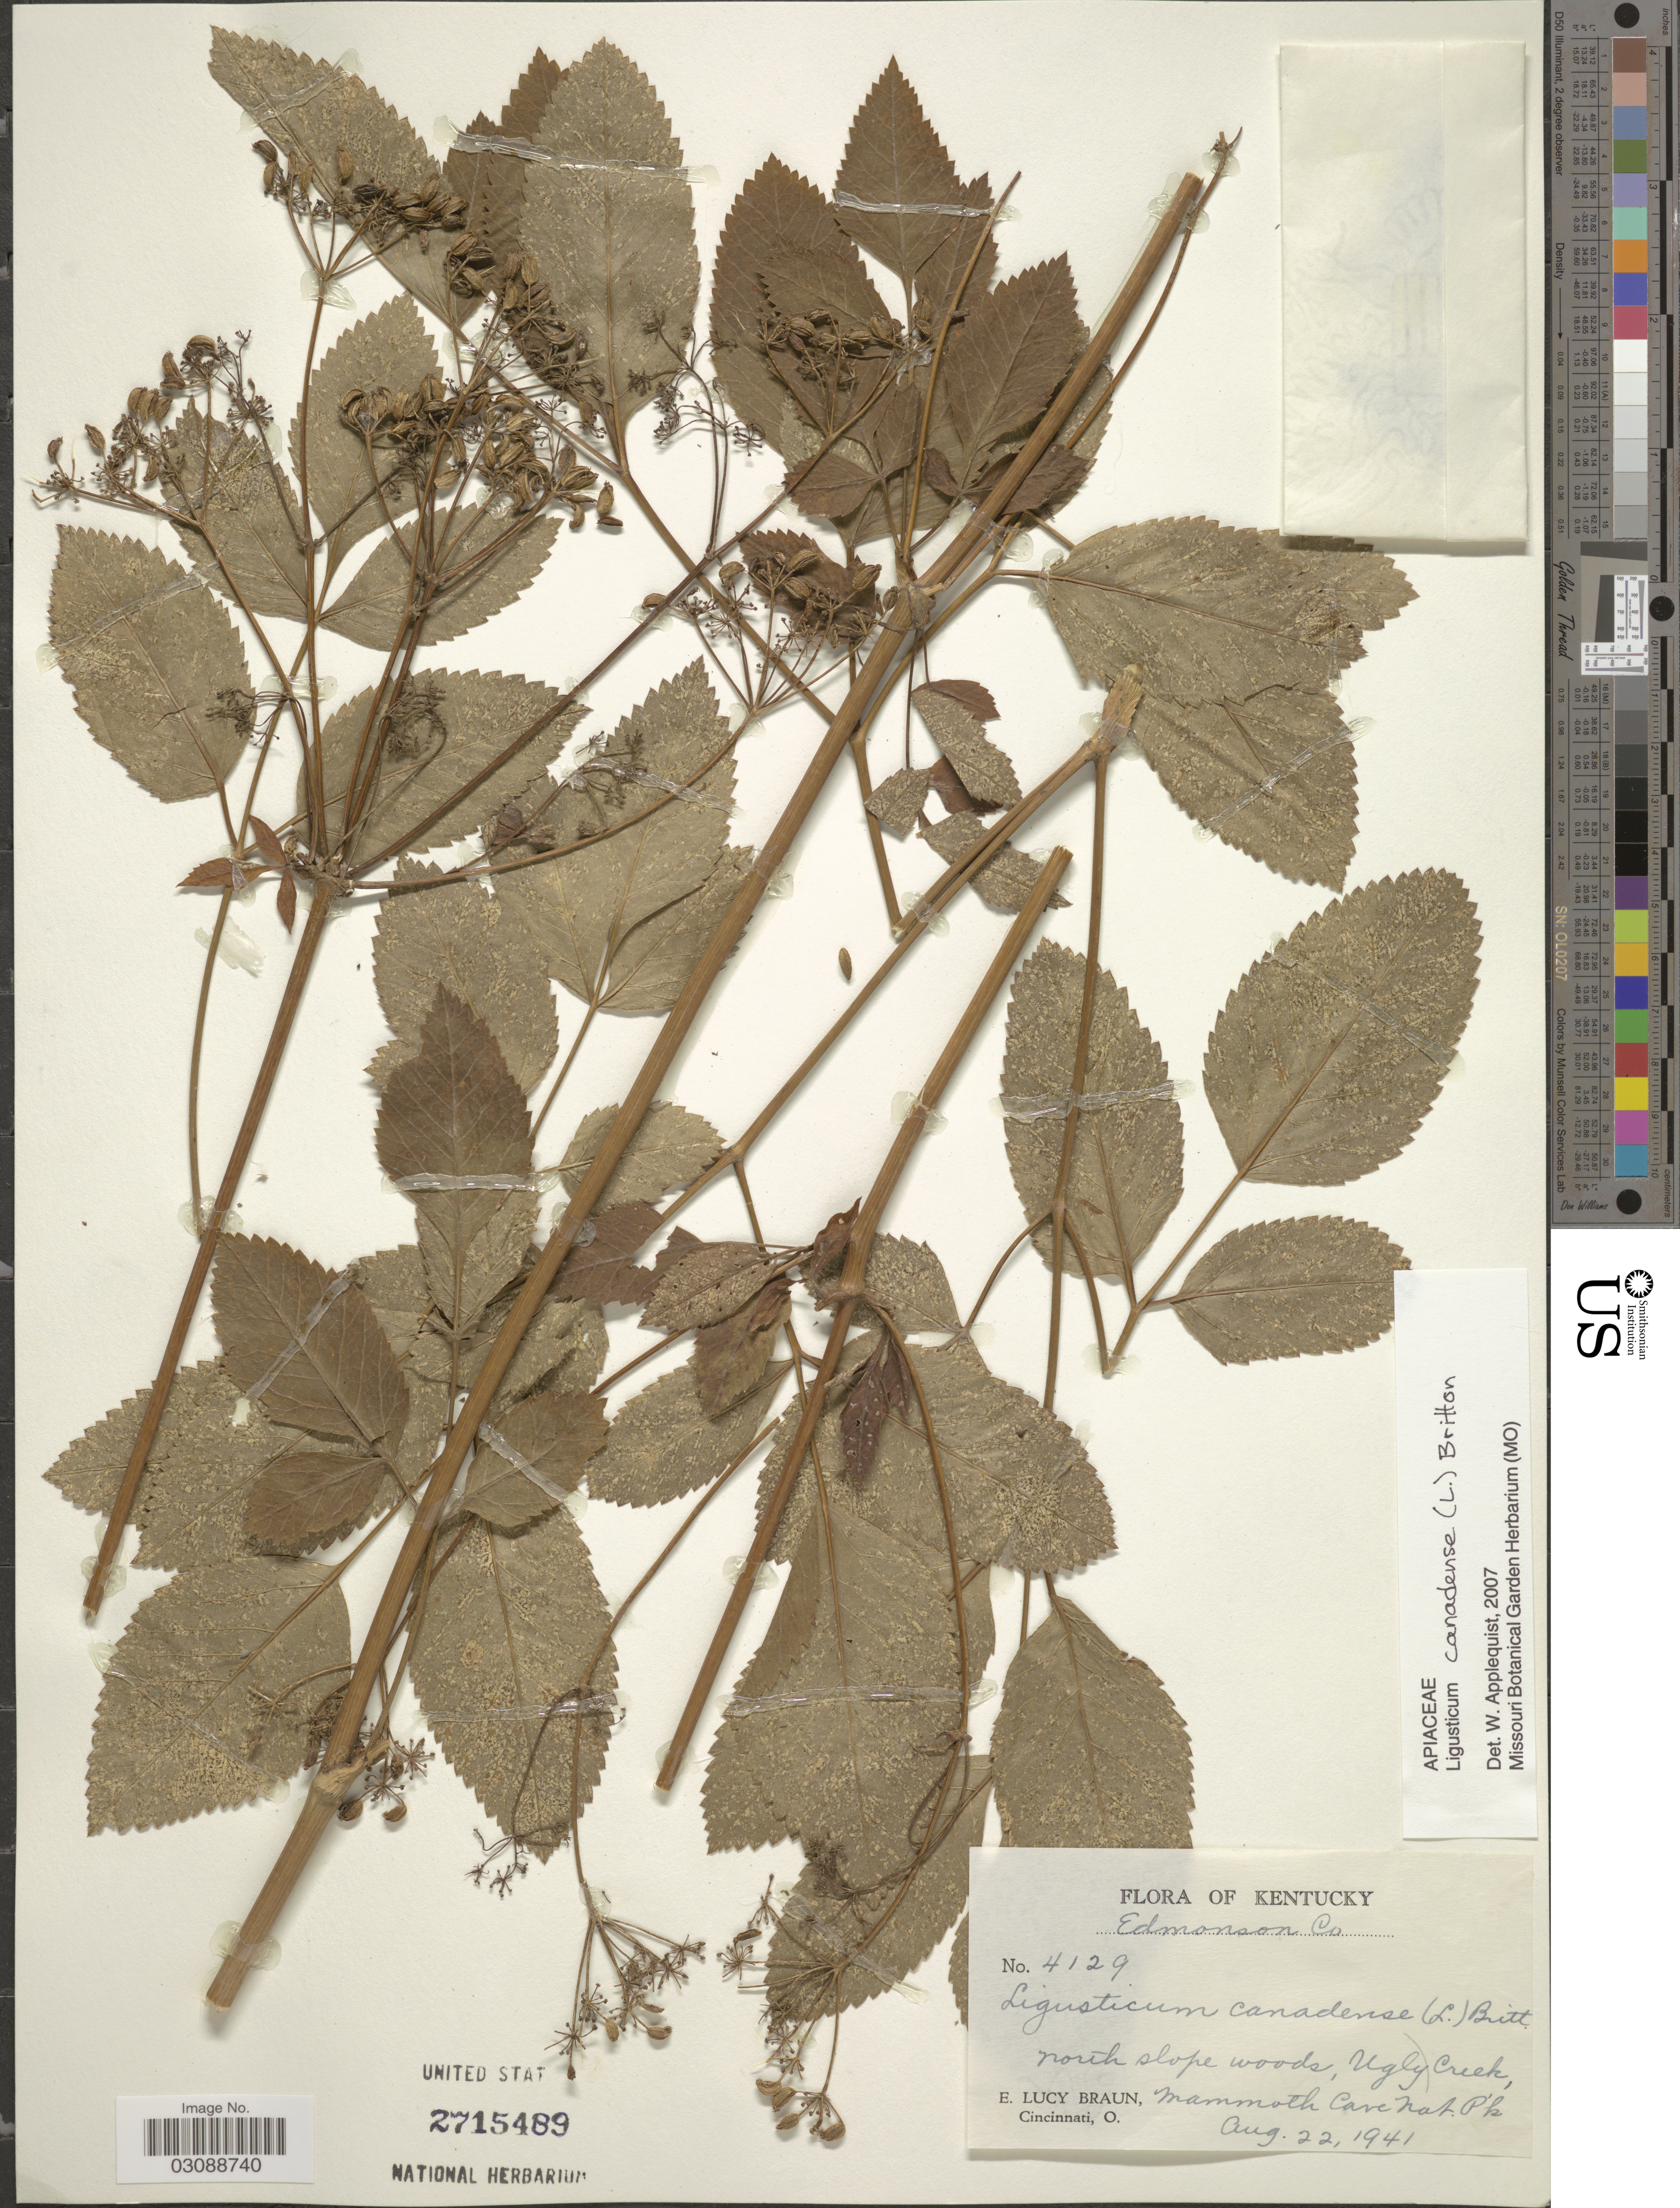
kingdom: Plantae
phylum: Tracheophyta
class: Magnoliopsida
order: Apiales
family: Apiaceae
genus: Ligusticum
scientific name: Ligusticum canadense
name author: (L.) Britton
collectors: E. L. Braun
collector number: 4129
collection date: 1941-08-22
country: United States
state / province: Kentucky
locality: Edmonson Co. North slope woods, Ugly Creek, Mammoth Cave Nat. P'k.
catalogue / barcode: US 2715489